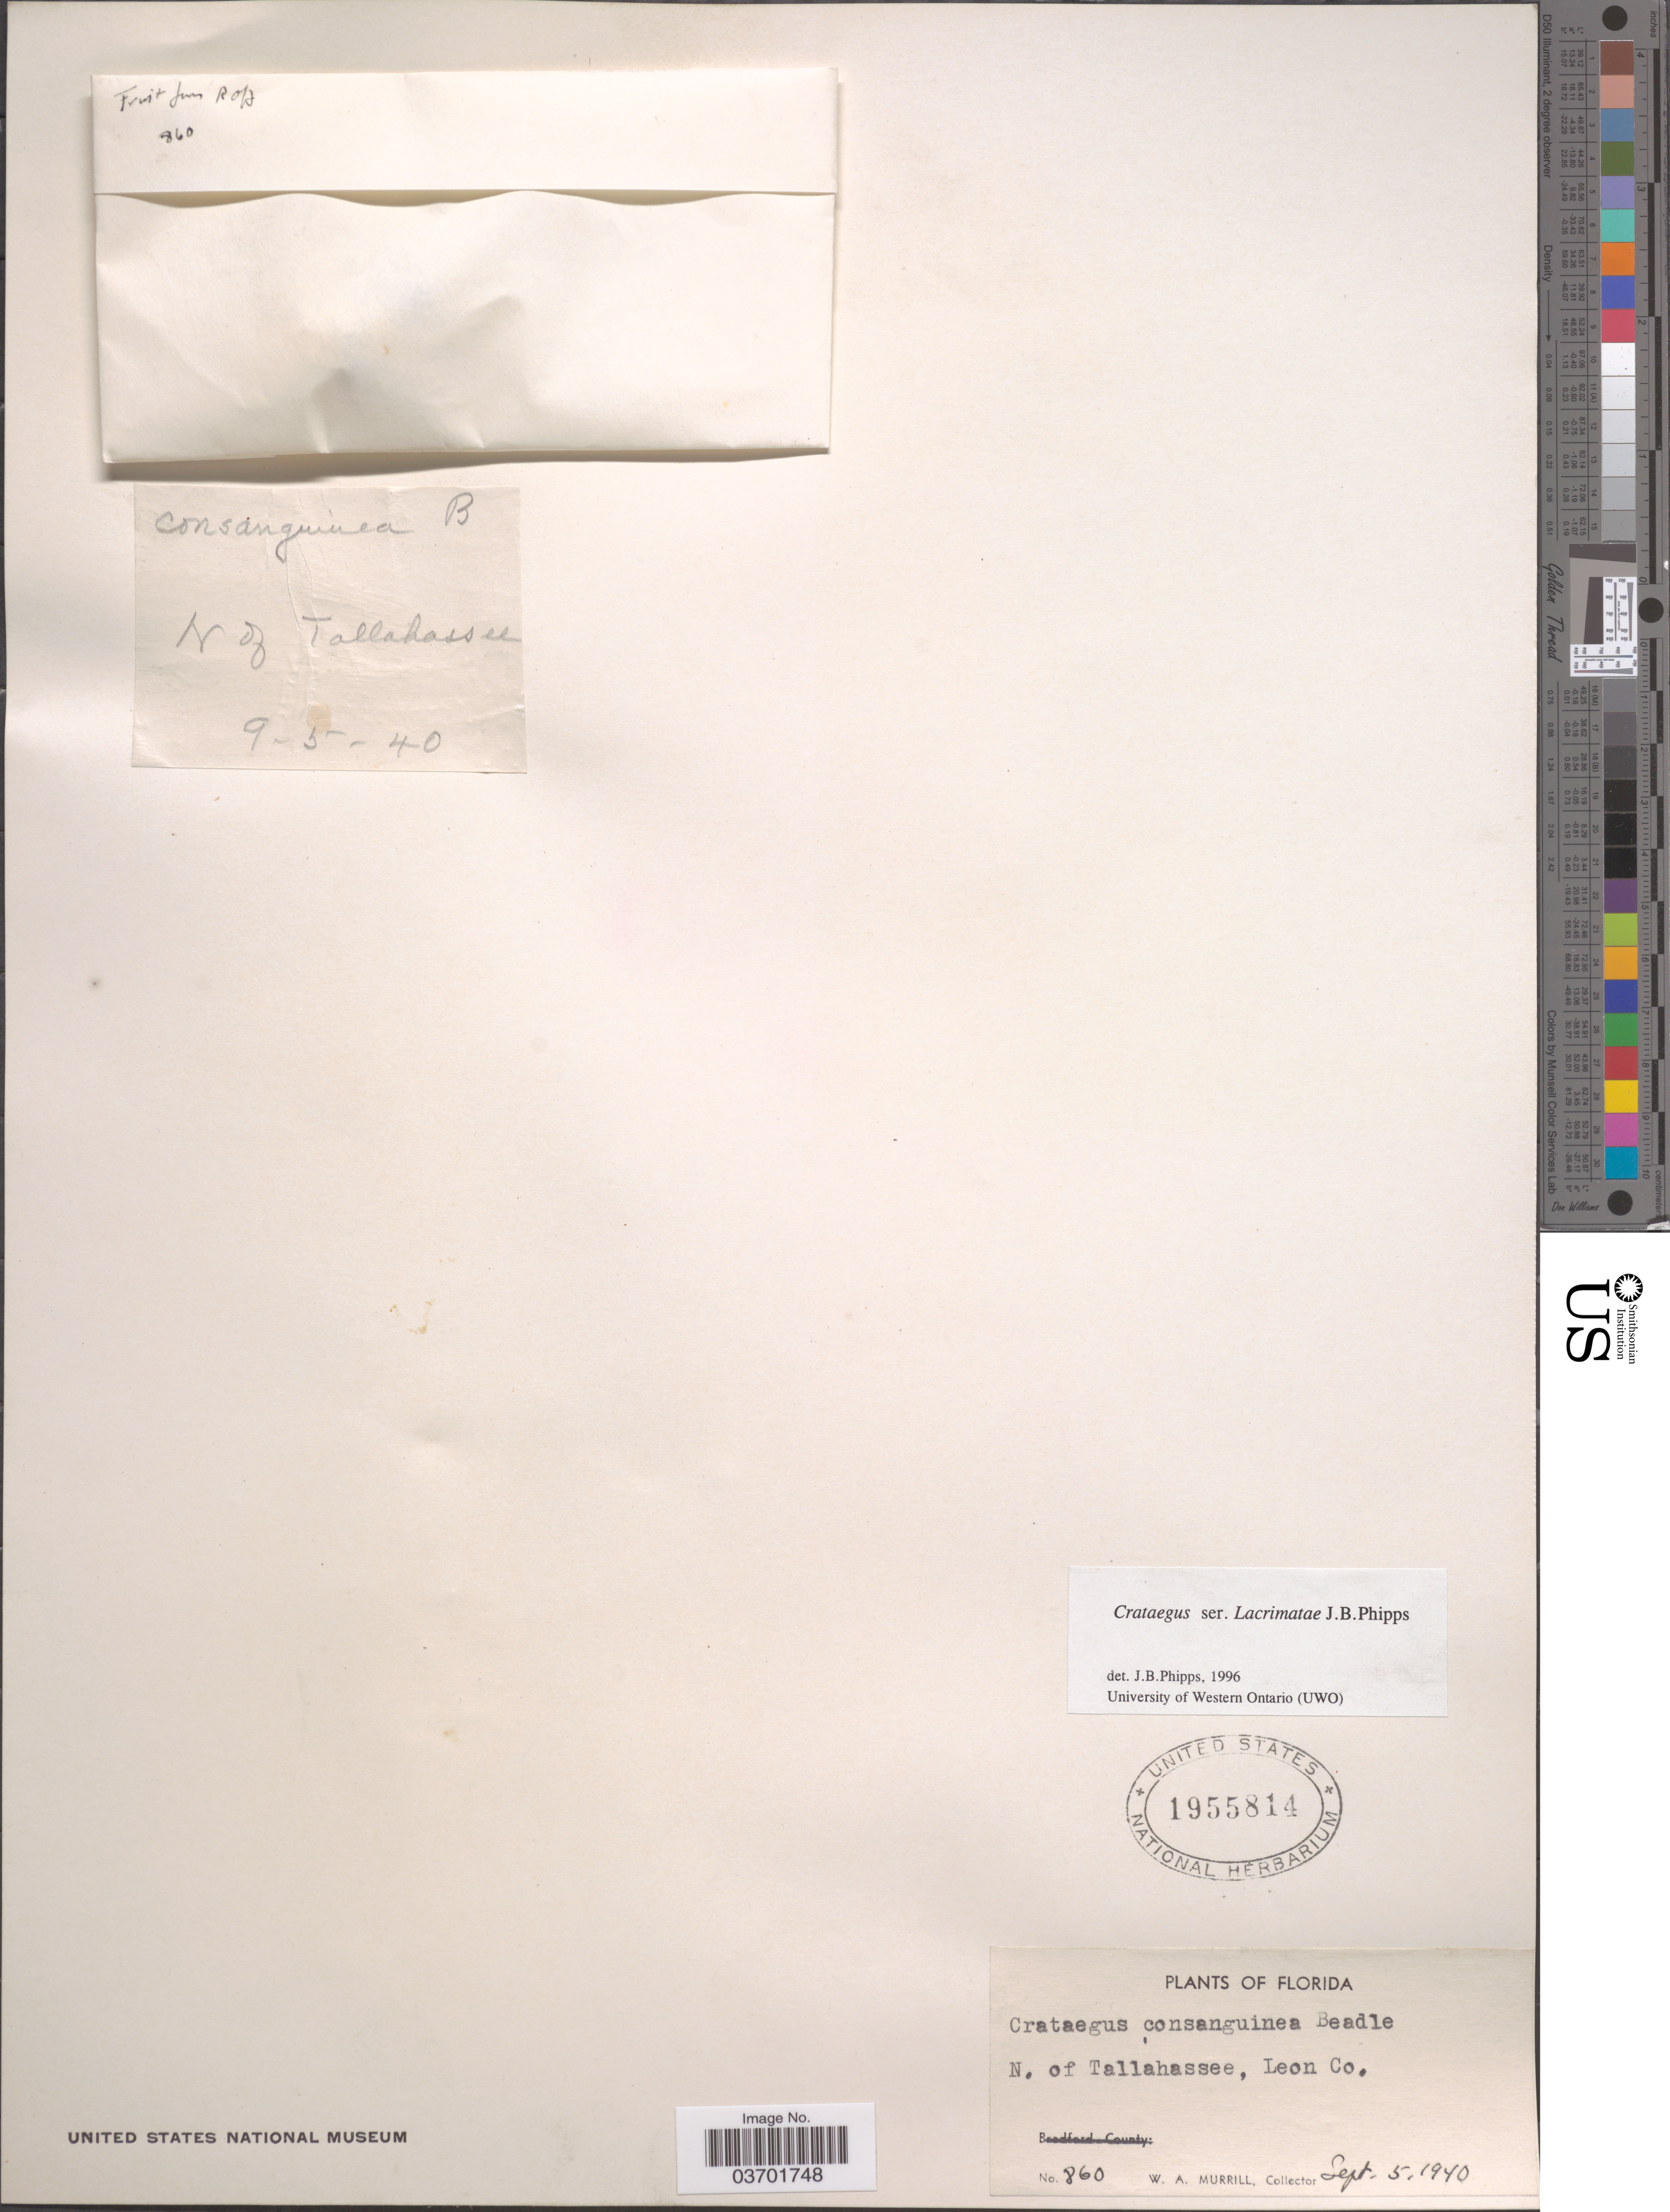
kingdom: Plantae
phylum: Tracheophyta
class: Magnoliopsida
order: Rosales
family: Rosaceae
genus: Crataegus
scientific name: Crataegus segnis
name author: Beadle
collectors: W. A. Murrill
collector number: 860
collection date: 1940-09-05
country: United States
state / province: Florida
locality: N. of Tallahassee, Leon Co.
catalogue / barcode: US 1955814